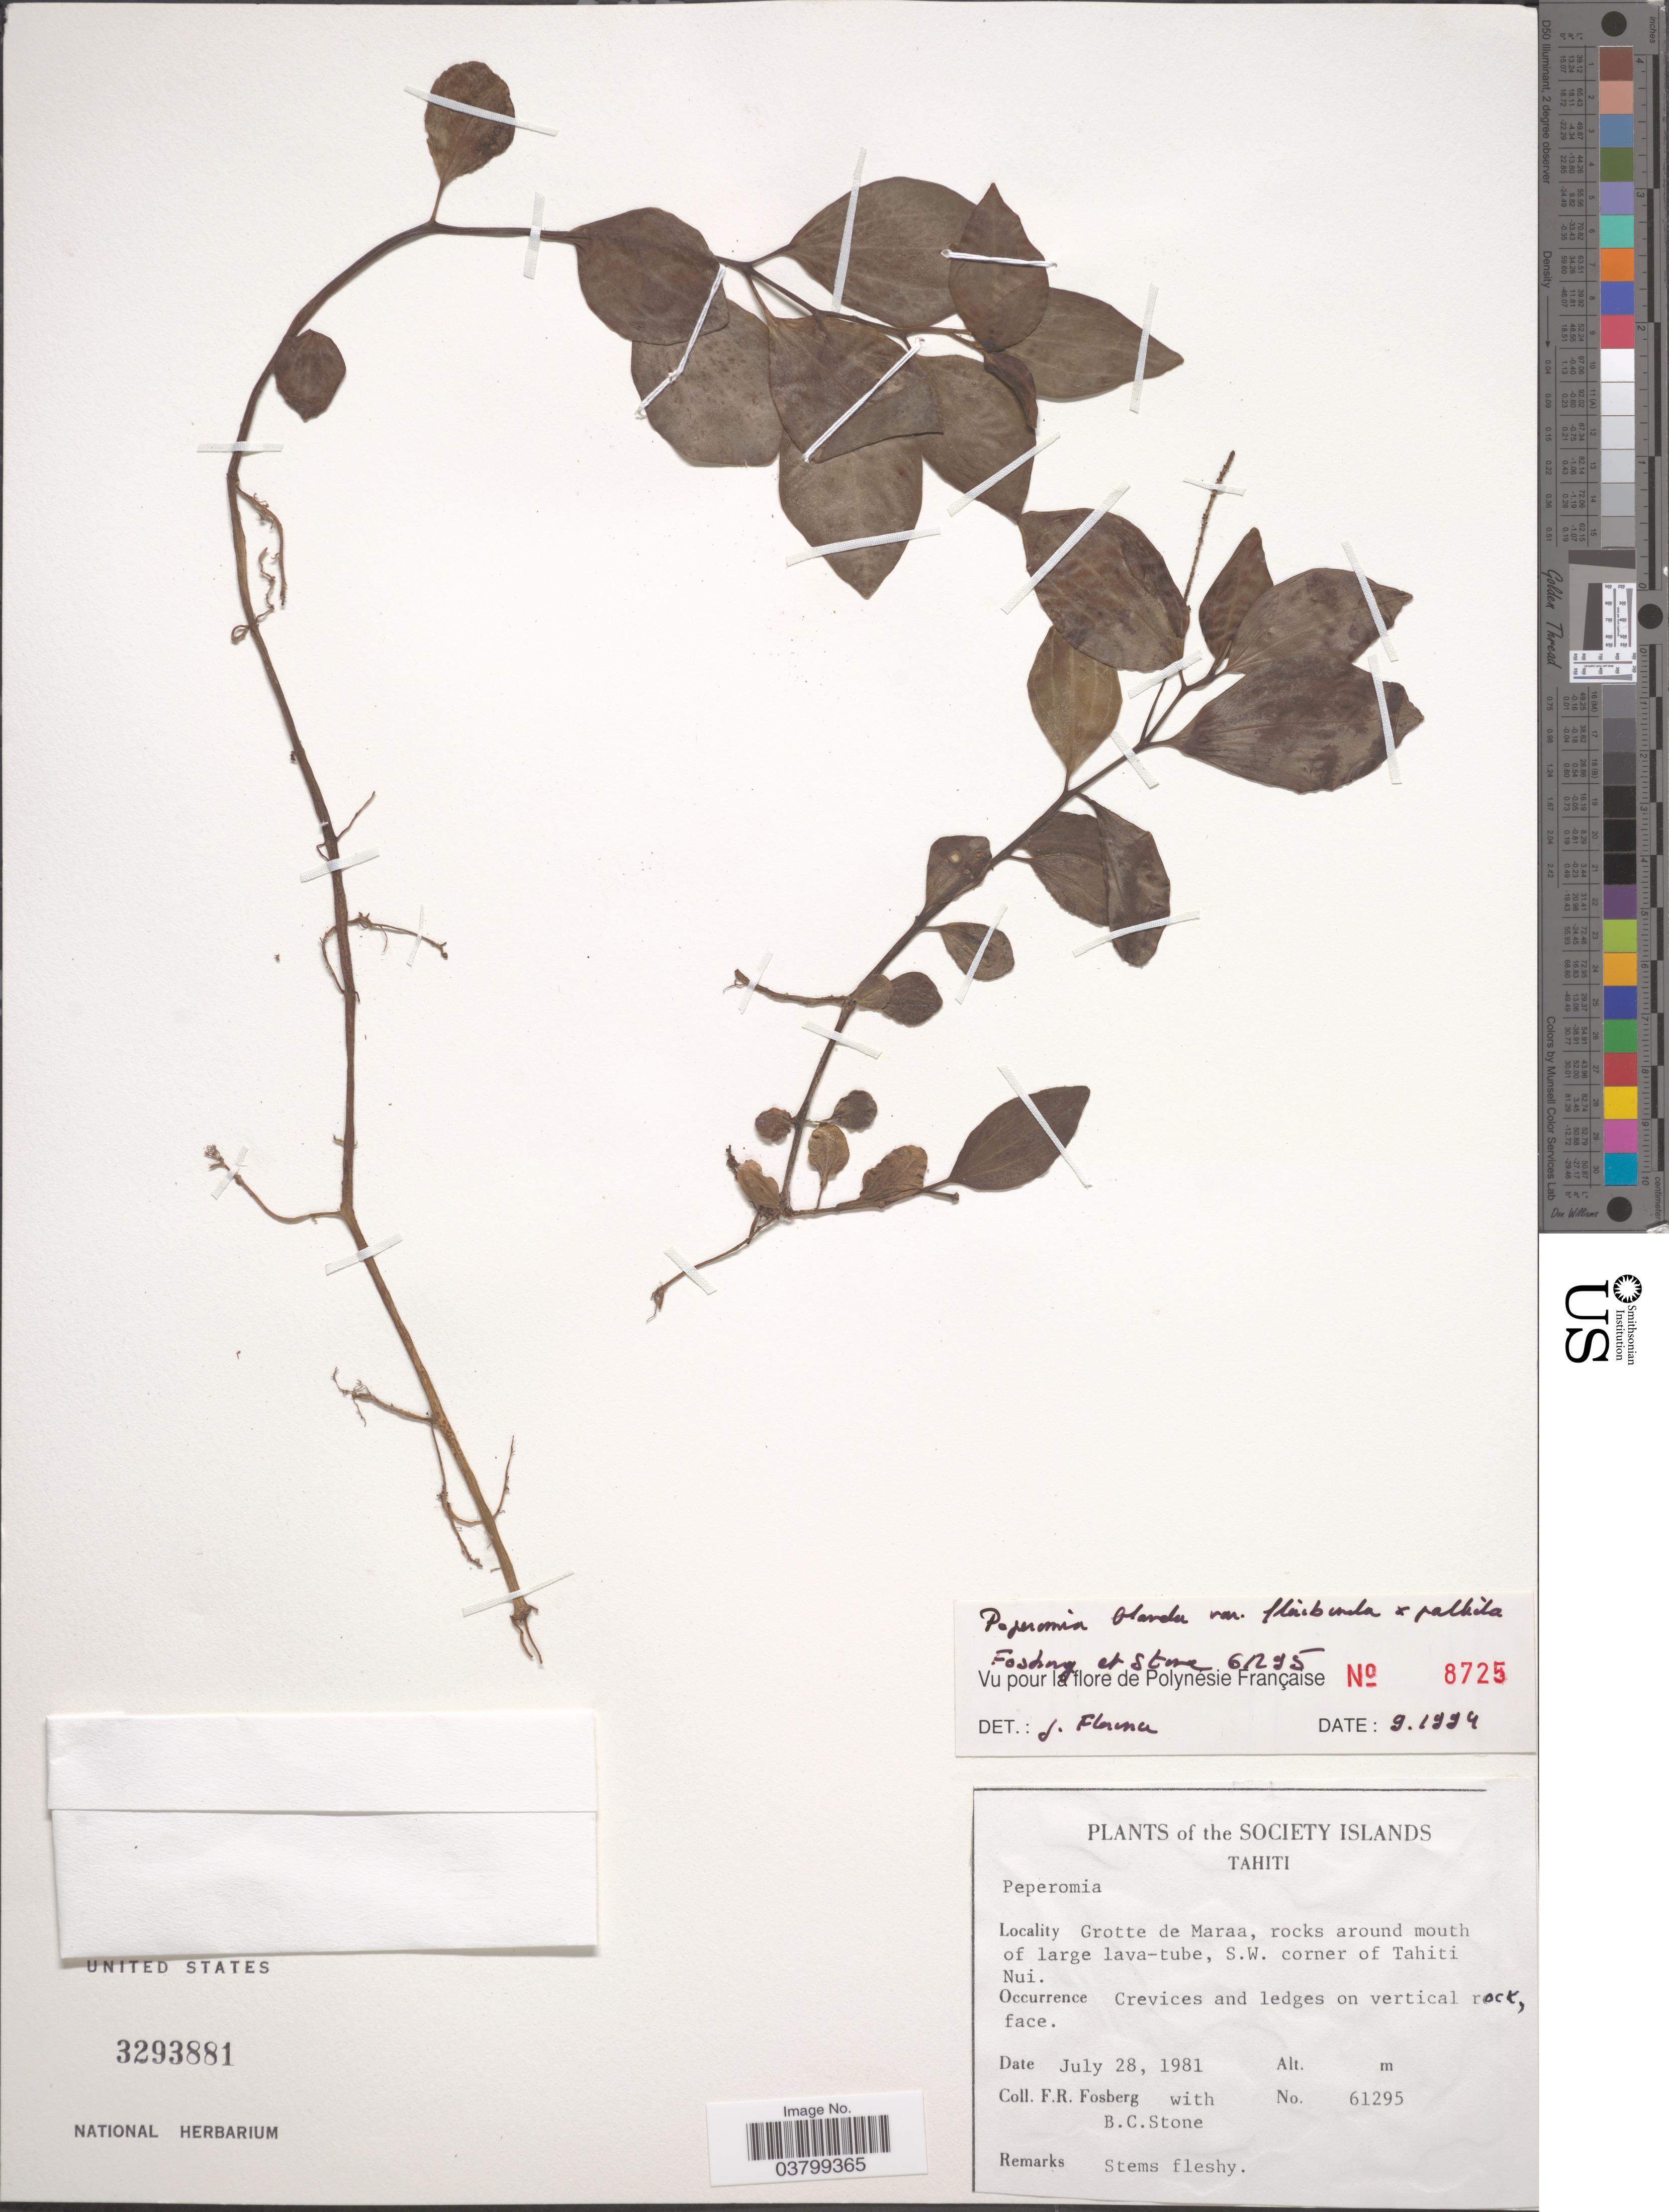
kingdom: Plantae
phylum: Tracheophyta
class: Magnoliopsida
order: Piperales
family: Piperaceae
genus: Peperomia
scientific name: Peperomia leptostachya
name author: Hook. & Arn.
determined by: Wagner, W. L., (BOT), Smithsonian Institution - National Museum of Natural History (UNITED STATES)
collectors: F. R. Fosberg & B. C. Stone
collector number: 61295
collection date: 1981-07-28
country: French Polynesia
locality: Society Islands. Tahiti. Grotte de Maraa, rocks around mouth of large lava-tube, S.W. corner of Tahiti Nui.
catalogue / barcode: US 3293881